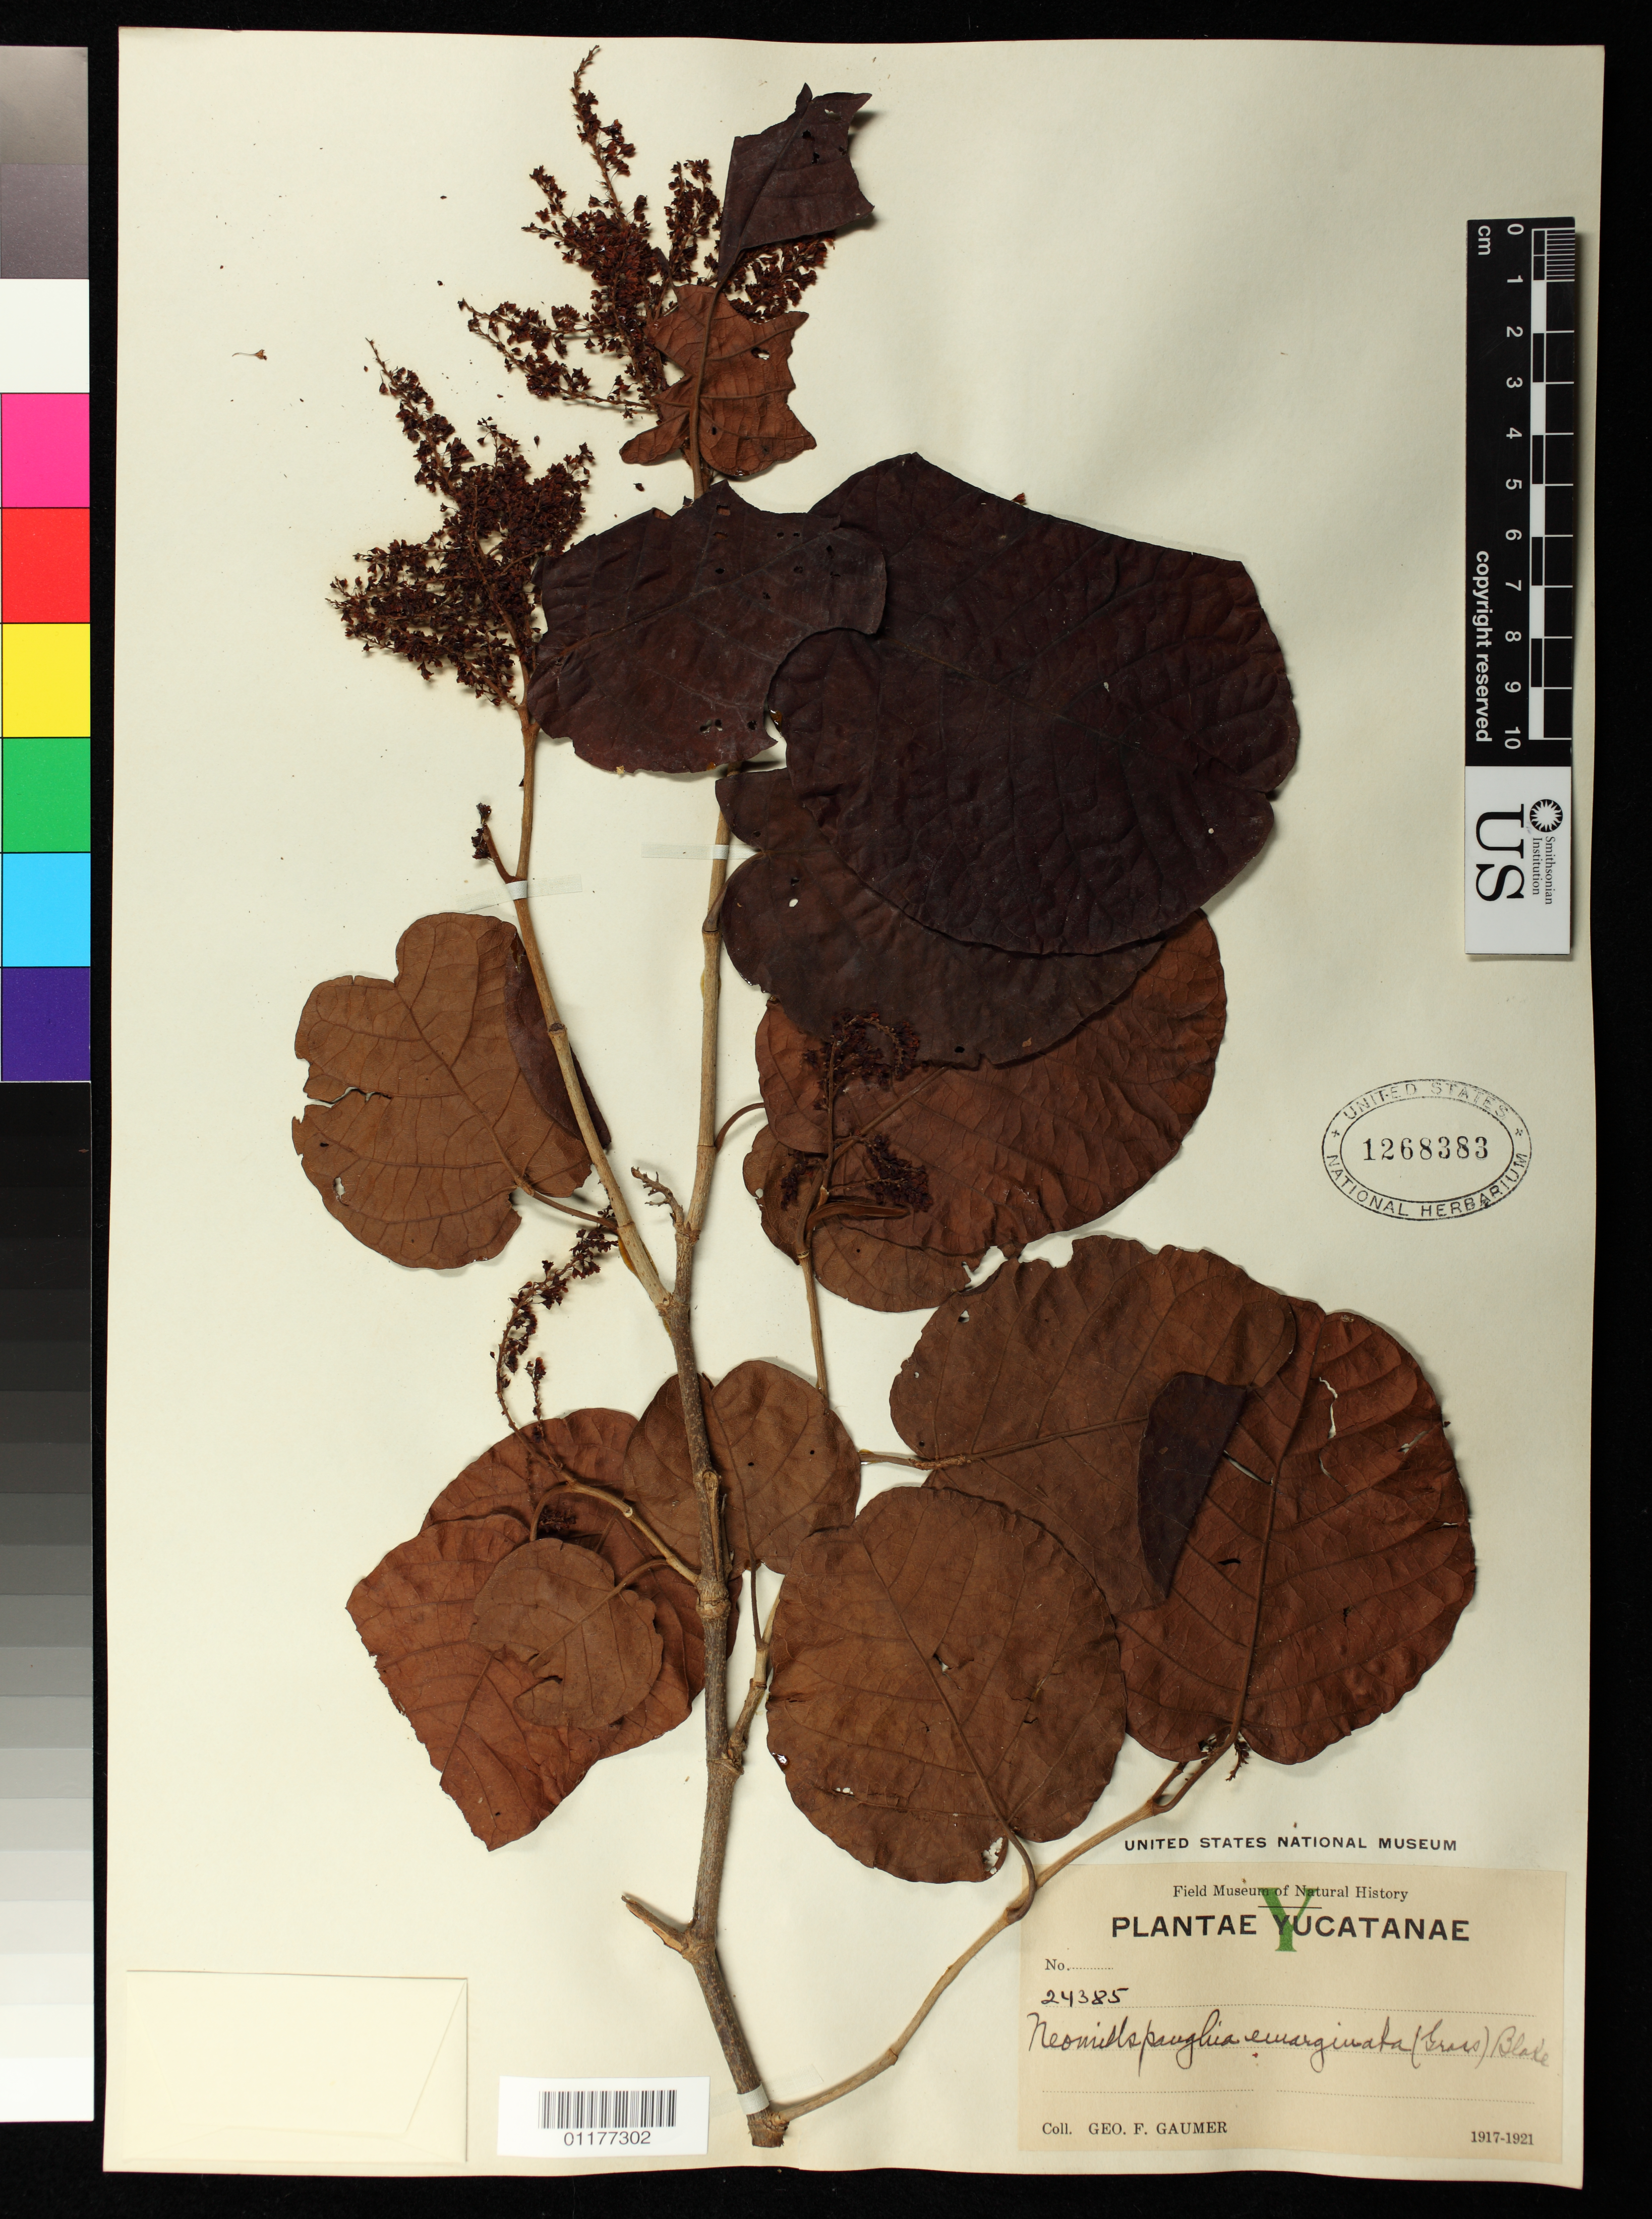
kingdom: Plantae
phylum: Tracheophyta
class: Magnoliopsida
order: Caryophyllales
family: Polygonaceae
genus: Neomillspaughia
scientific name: Neomillspaughia emarginata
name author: (H. Gross) S.F. Blake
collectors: G. F. Gaumer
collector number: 24385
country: Mexico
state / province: Yucatán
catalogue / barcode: US 1268383